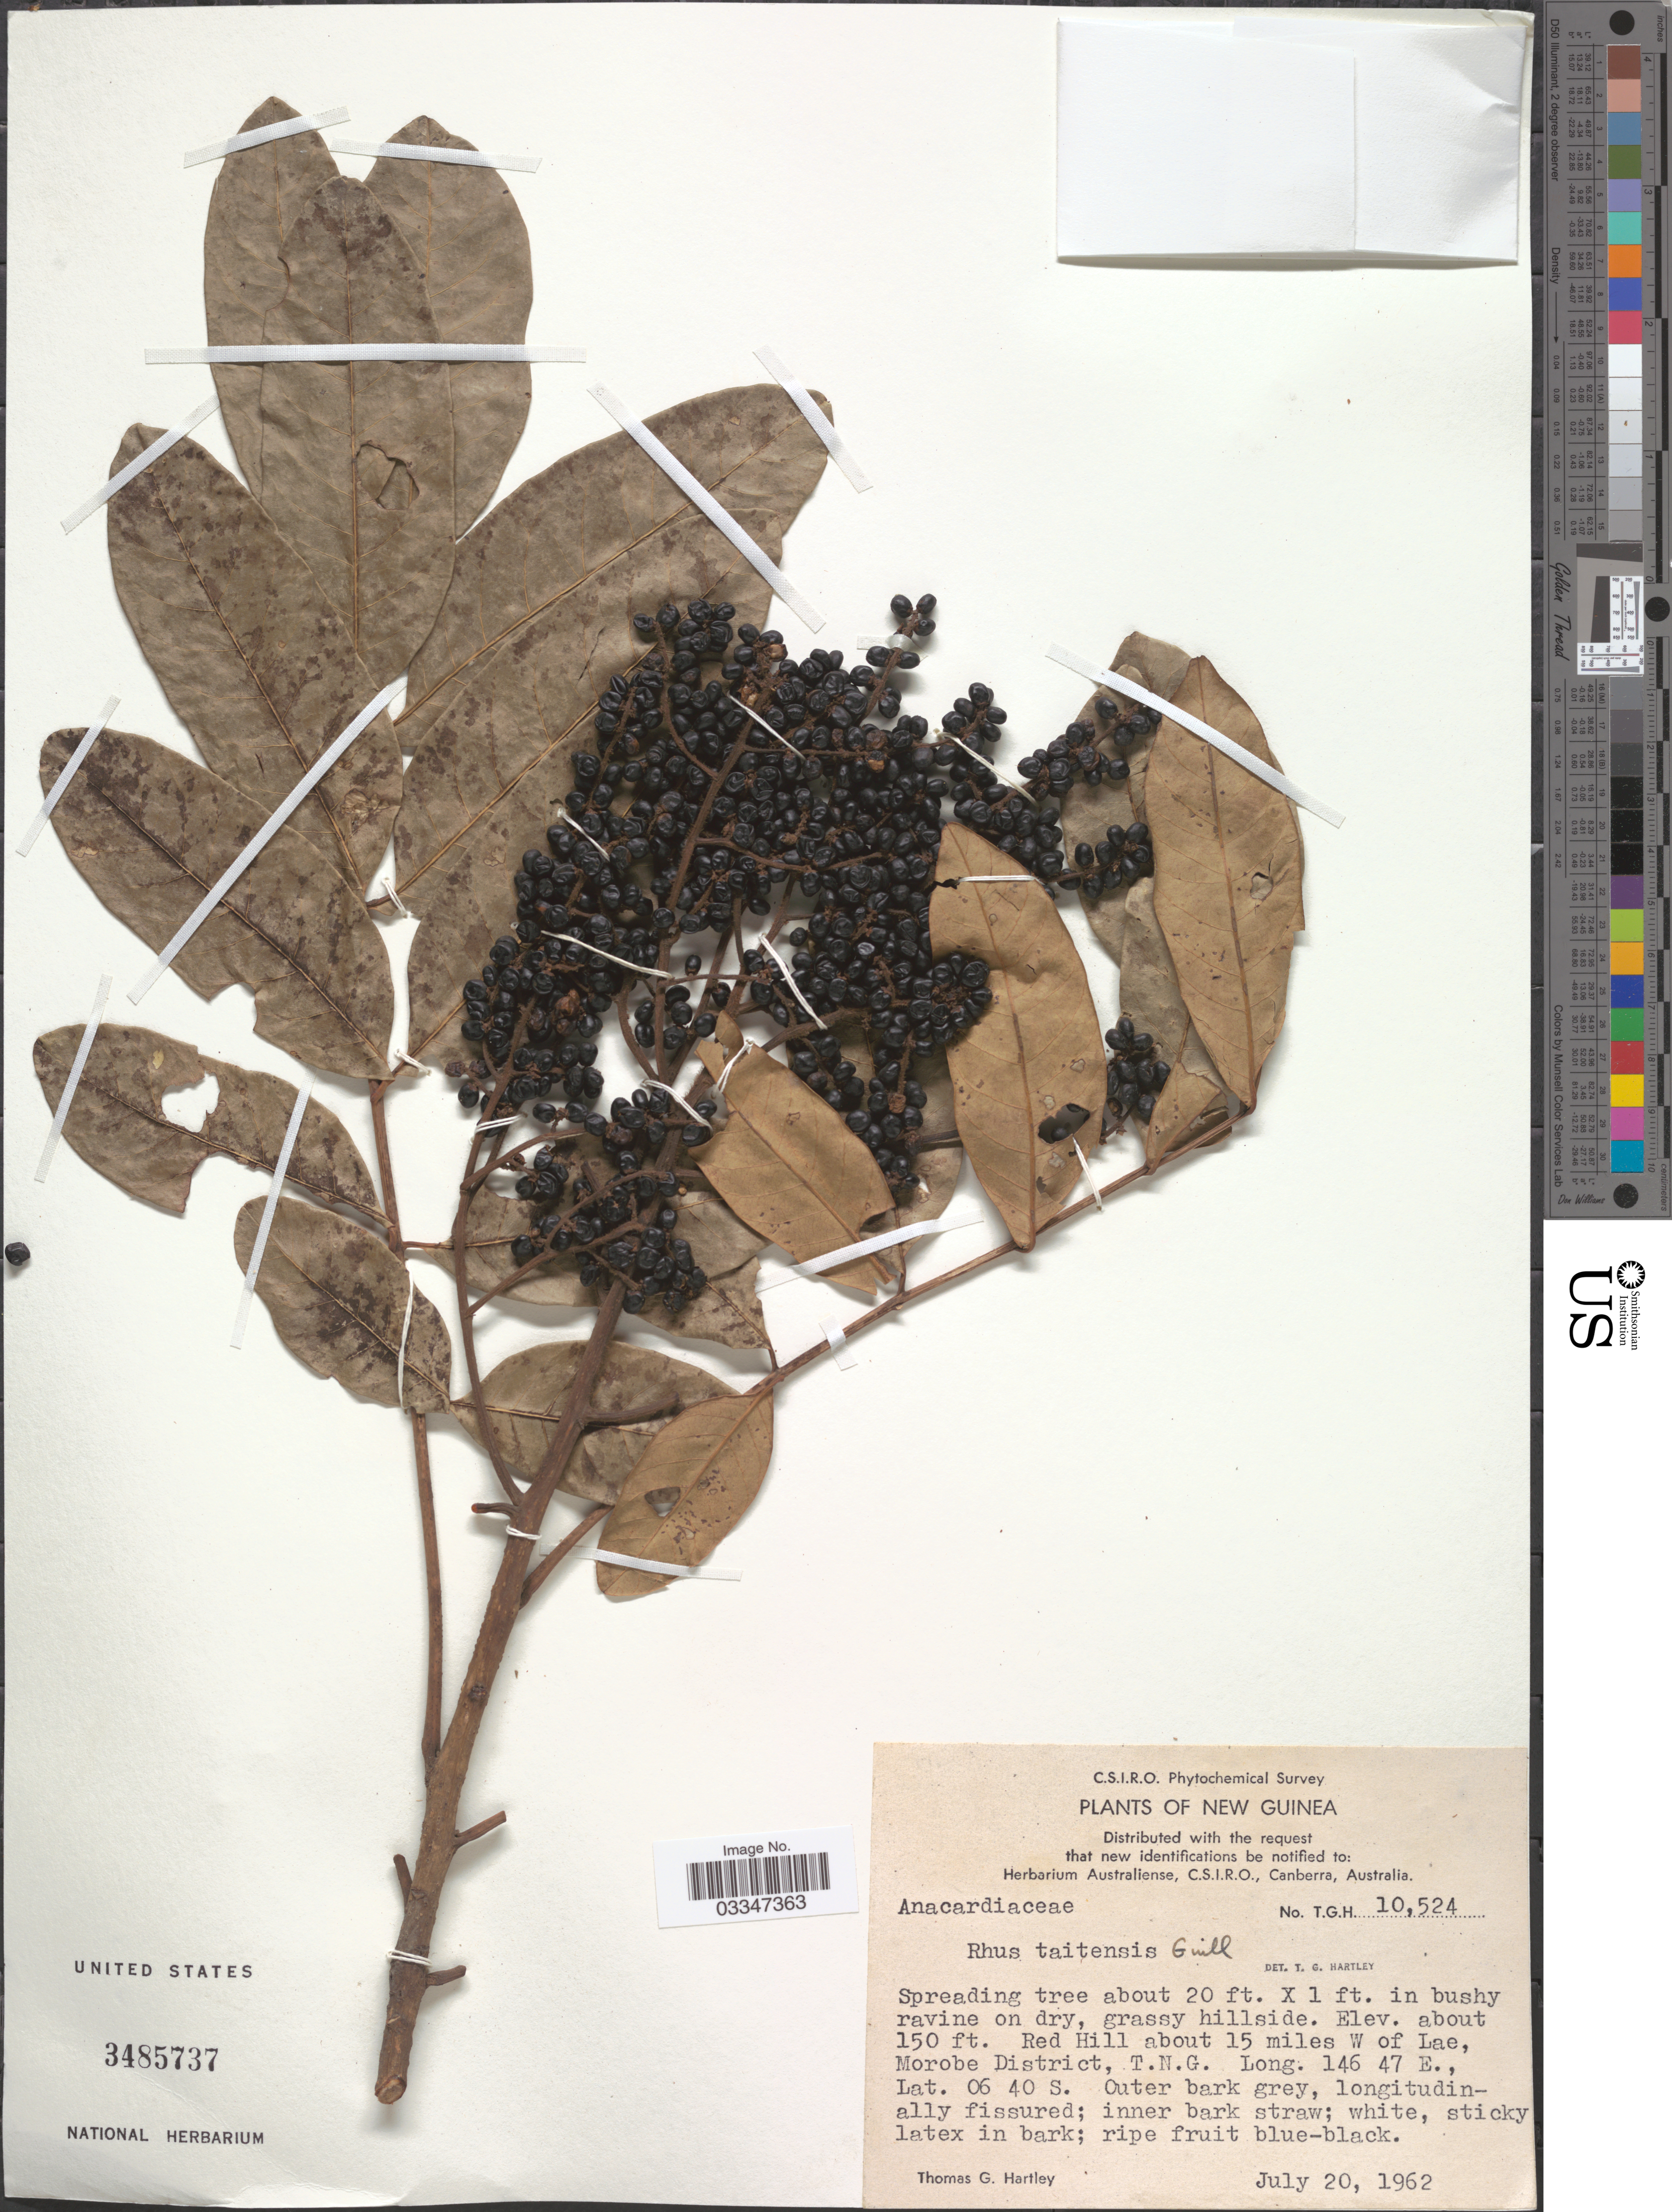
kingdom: Plantae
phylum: Tracheophyta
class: Magnoliopsida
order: Sapindales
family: Anacardiaceae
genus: Rhus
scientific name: Rhus taitensis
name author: Guill.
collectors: T. G. Hartley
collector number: T.G.H. 10524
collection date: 1962-07-20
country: Papua New Guinea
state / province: Morobe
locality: New Guinea. Red Hill about 15 miles W of Lae, Morobe District, T.N.G.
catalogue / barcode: US 3485737